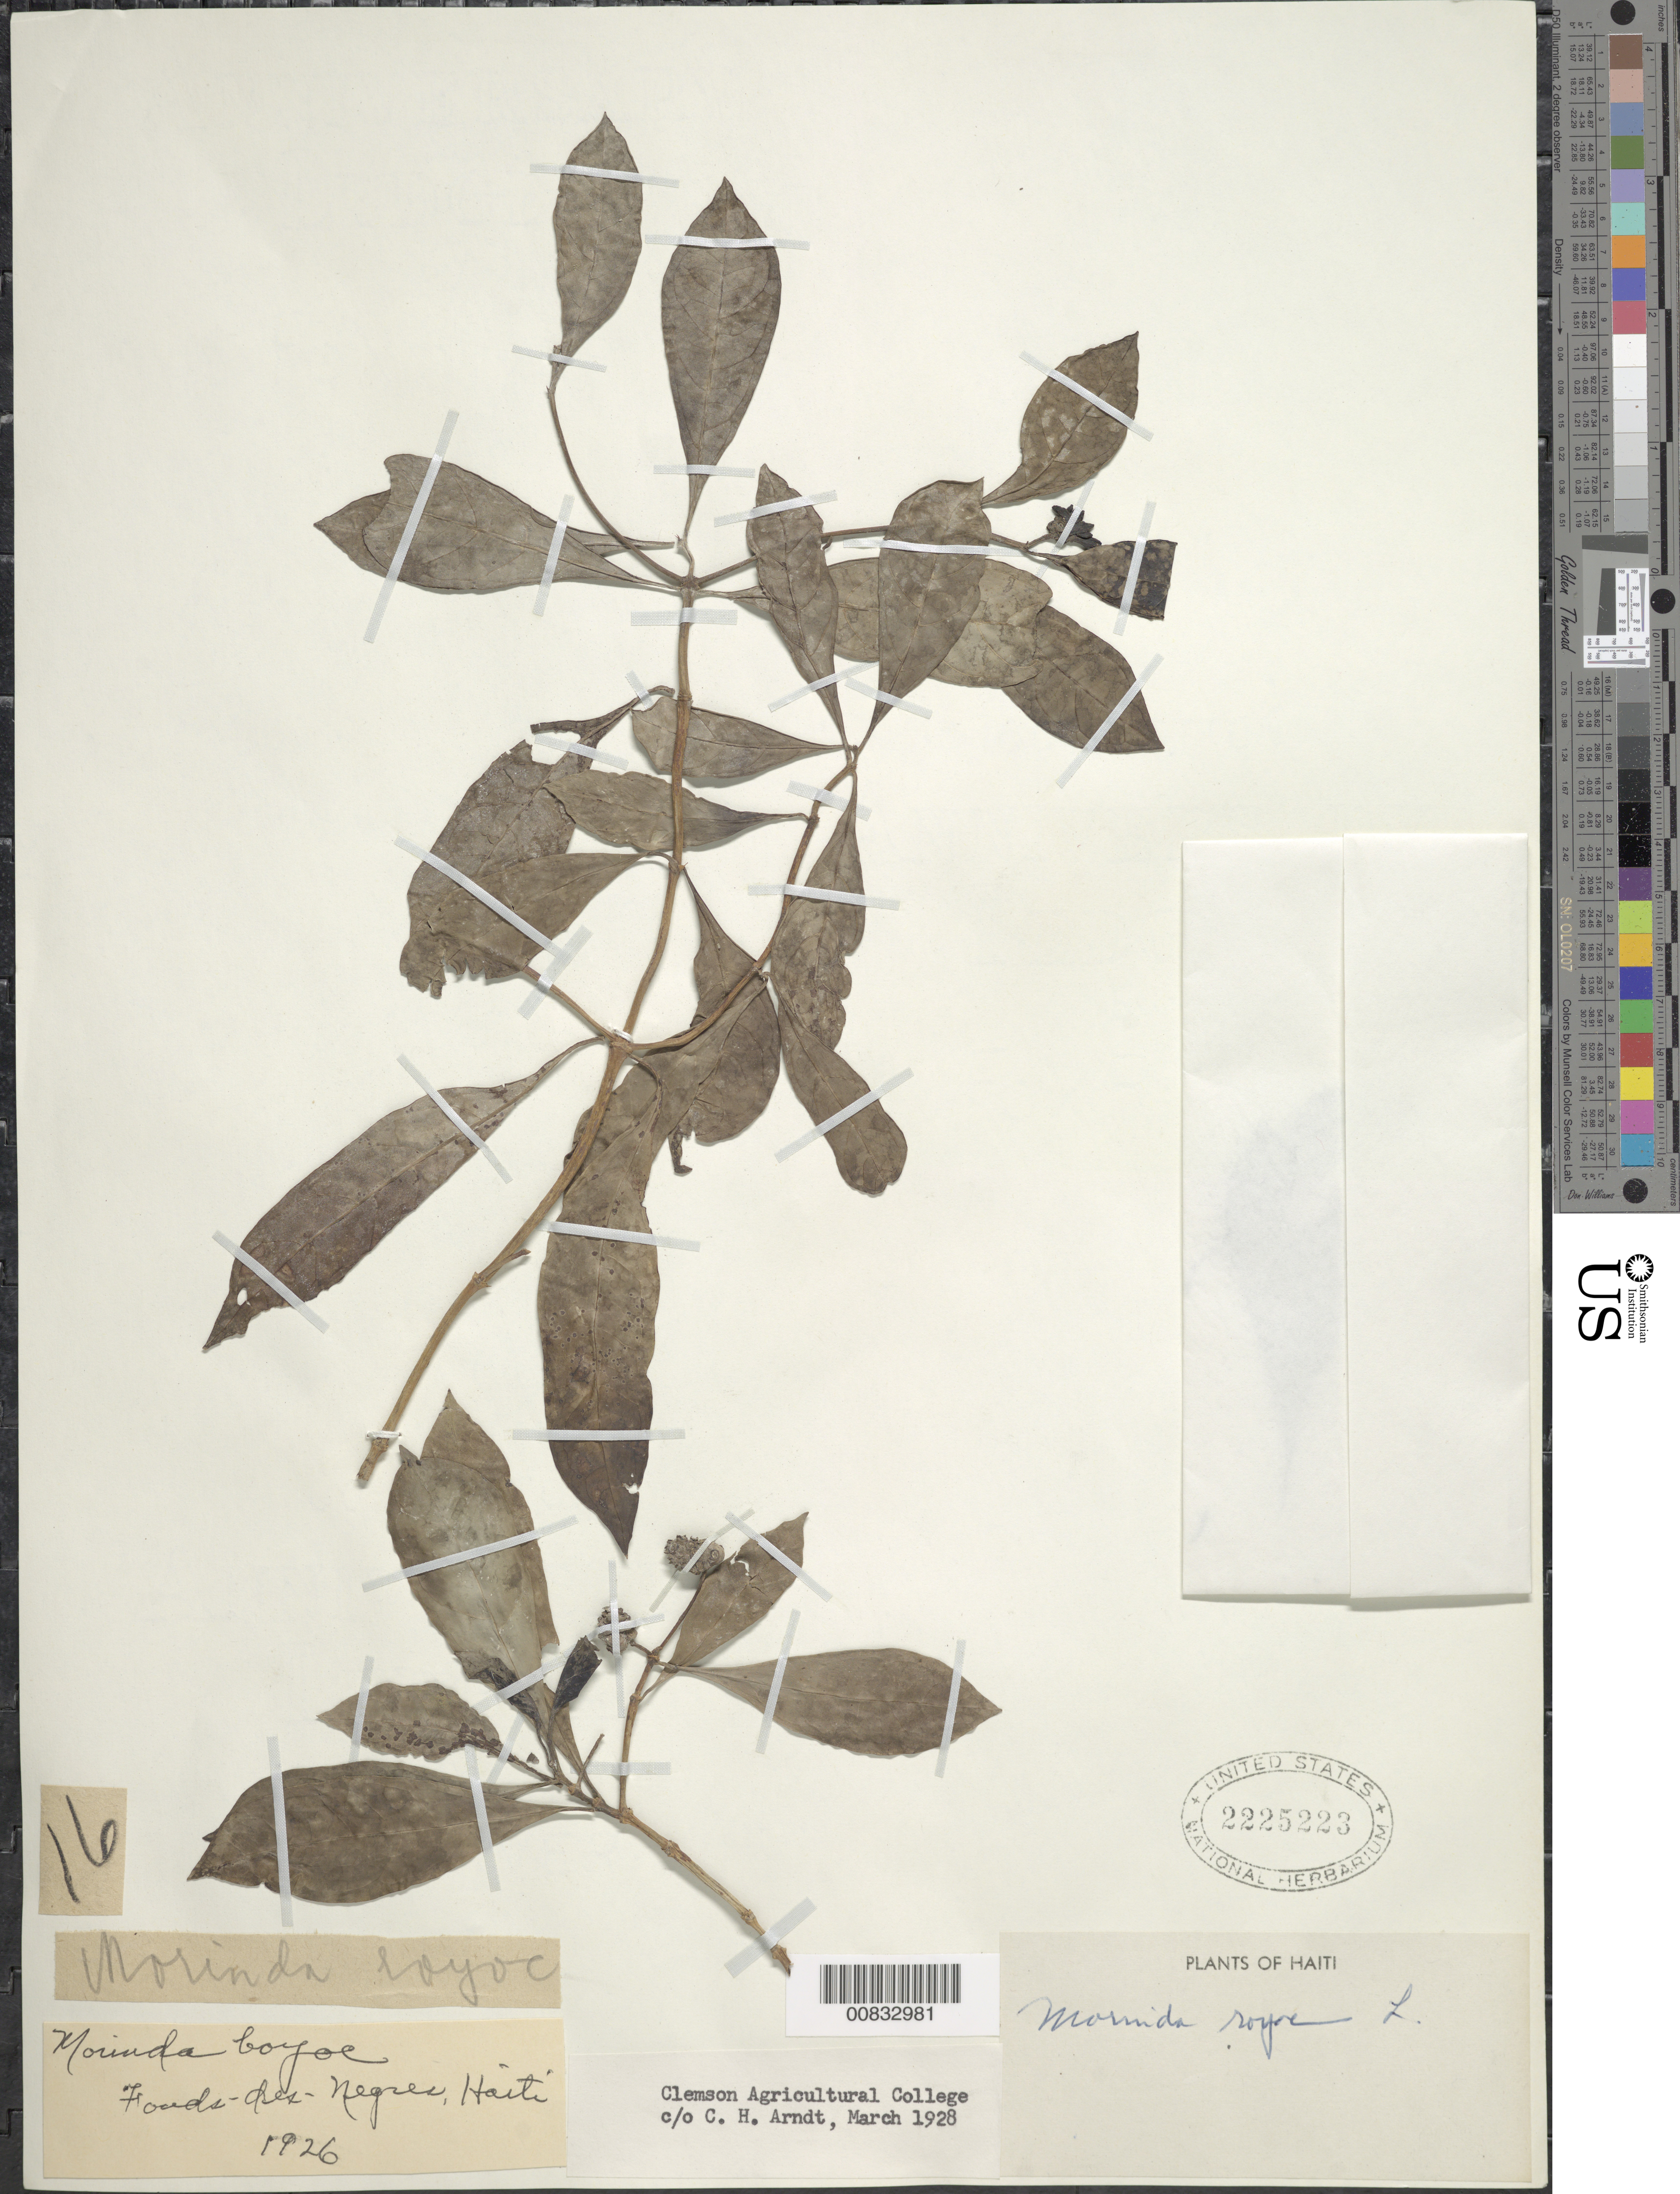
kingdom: Plantae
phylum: Tracheophyta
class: Magnoliopsida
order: Gentianales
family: Rubiaceae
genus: Morinda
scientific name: Morinda royoc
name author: L.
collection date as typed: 1926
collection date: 1926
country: Haiti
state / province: Sud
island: Hispaniola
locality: Fond des Negres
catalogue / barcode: US 2225223